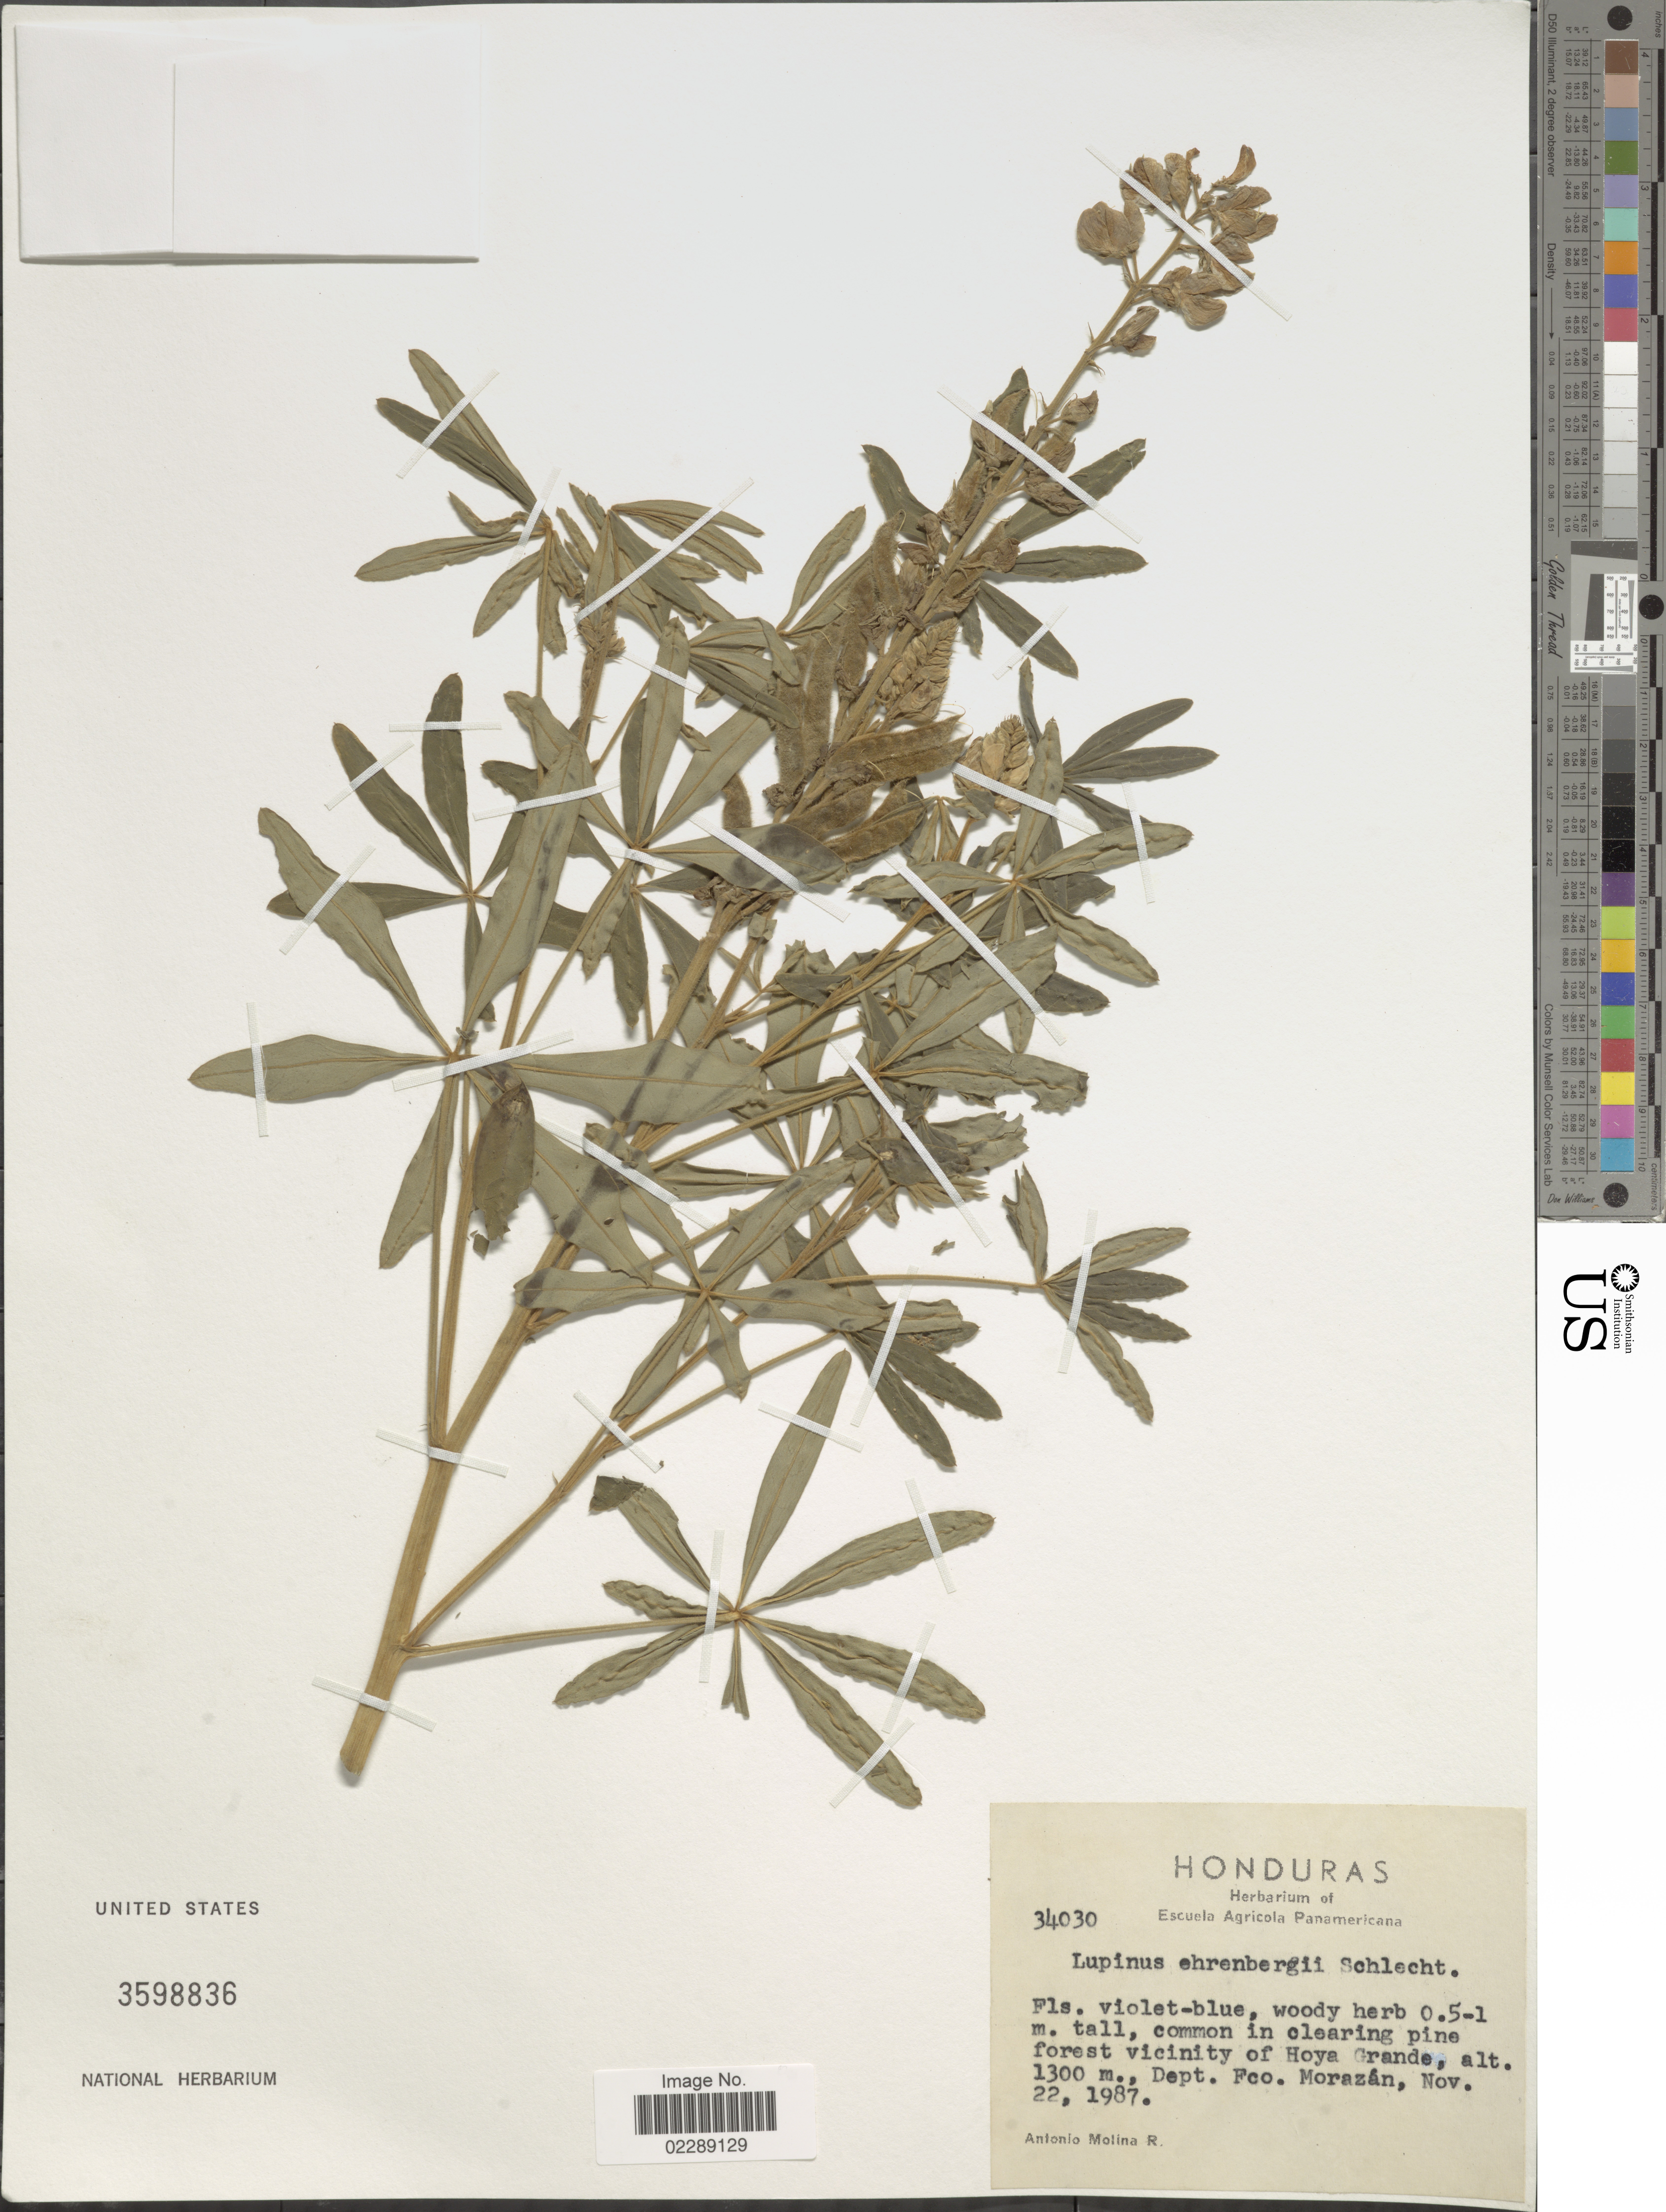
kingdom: Plantae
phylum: Tracheophyta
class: Magnoliopsida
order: Fabales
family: Fabaceae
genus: Lupinus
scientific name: Lupinus ehrenbergii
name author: Schltdl.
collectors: A. Molina R.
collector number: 34030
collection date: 1987-11-22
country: Honduras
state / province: Fco. Morazán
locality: In clearing pine forest vicinity of Hoya Grande, Dept. Fco. Morazan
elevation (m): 1300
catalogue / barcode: US 3598836